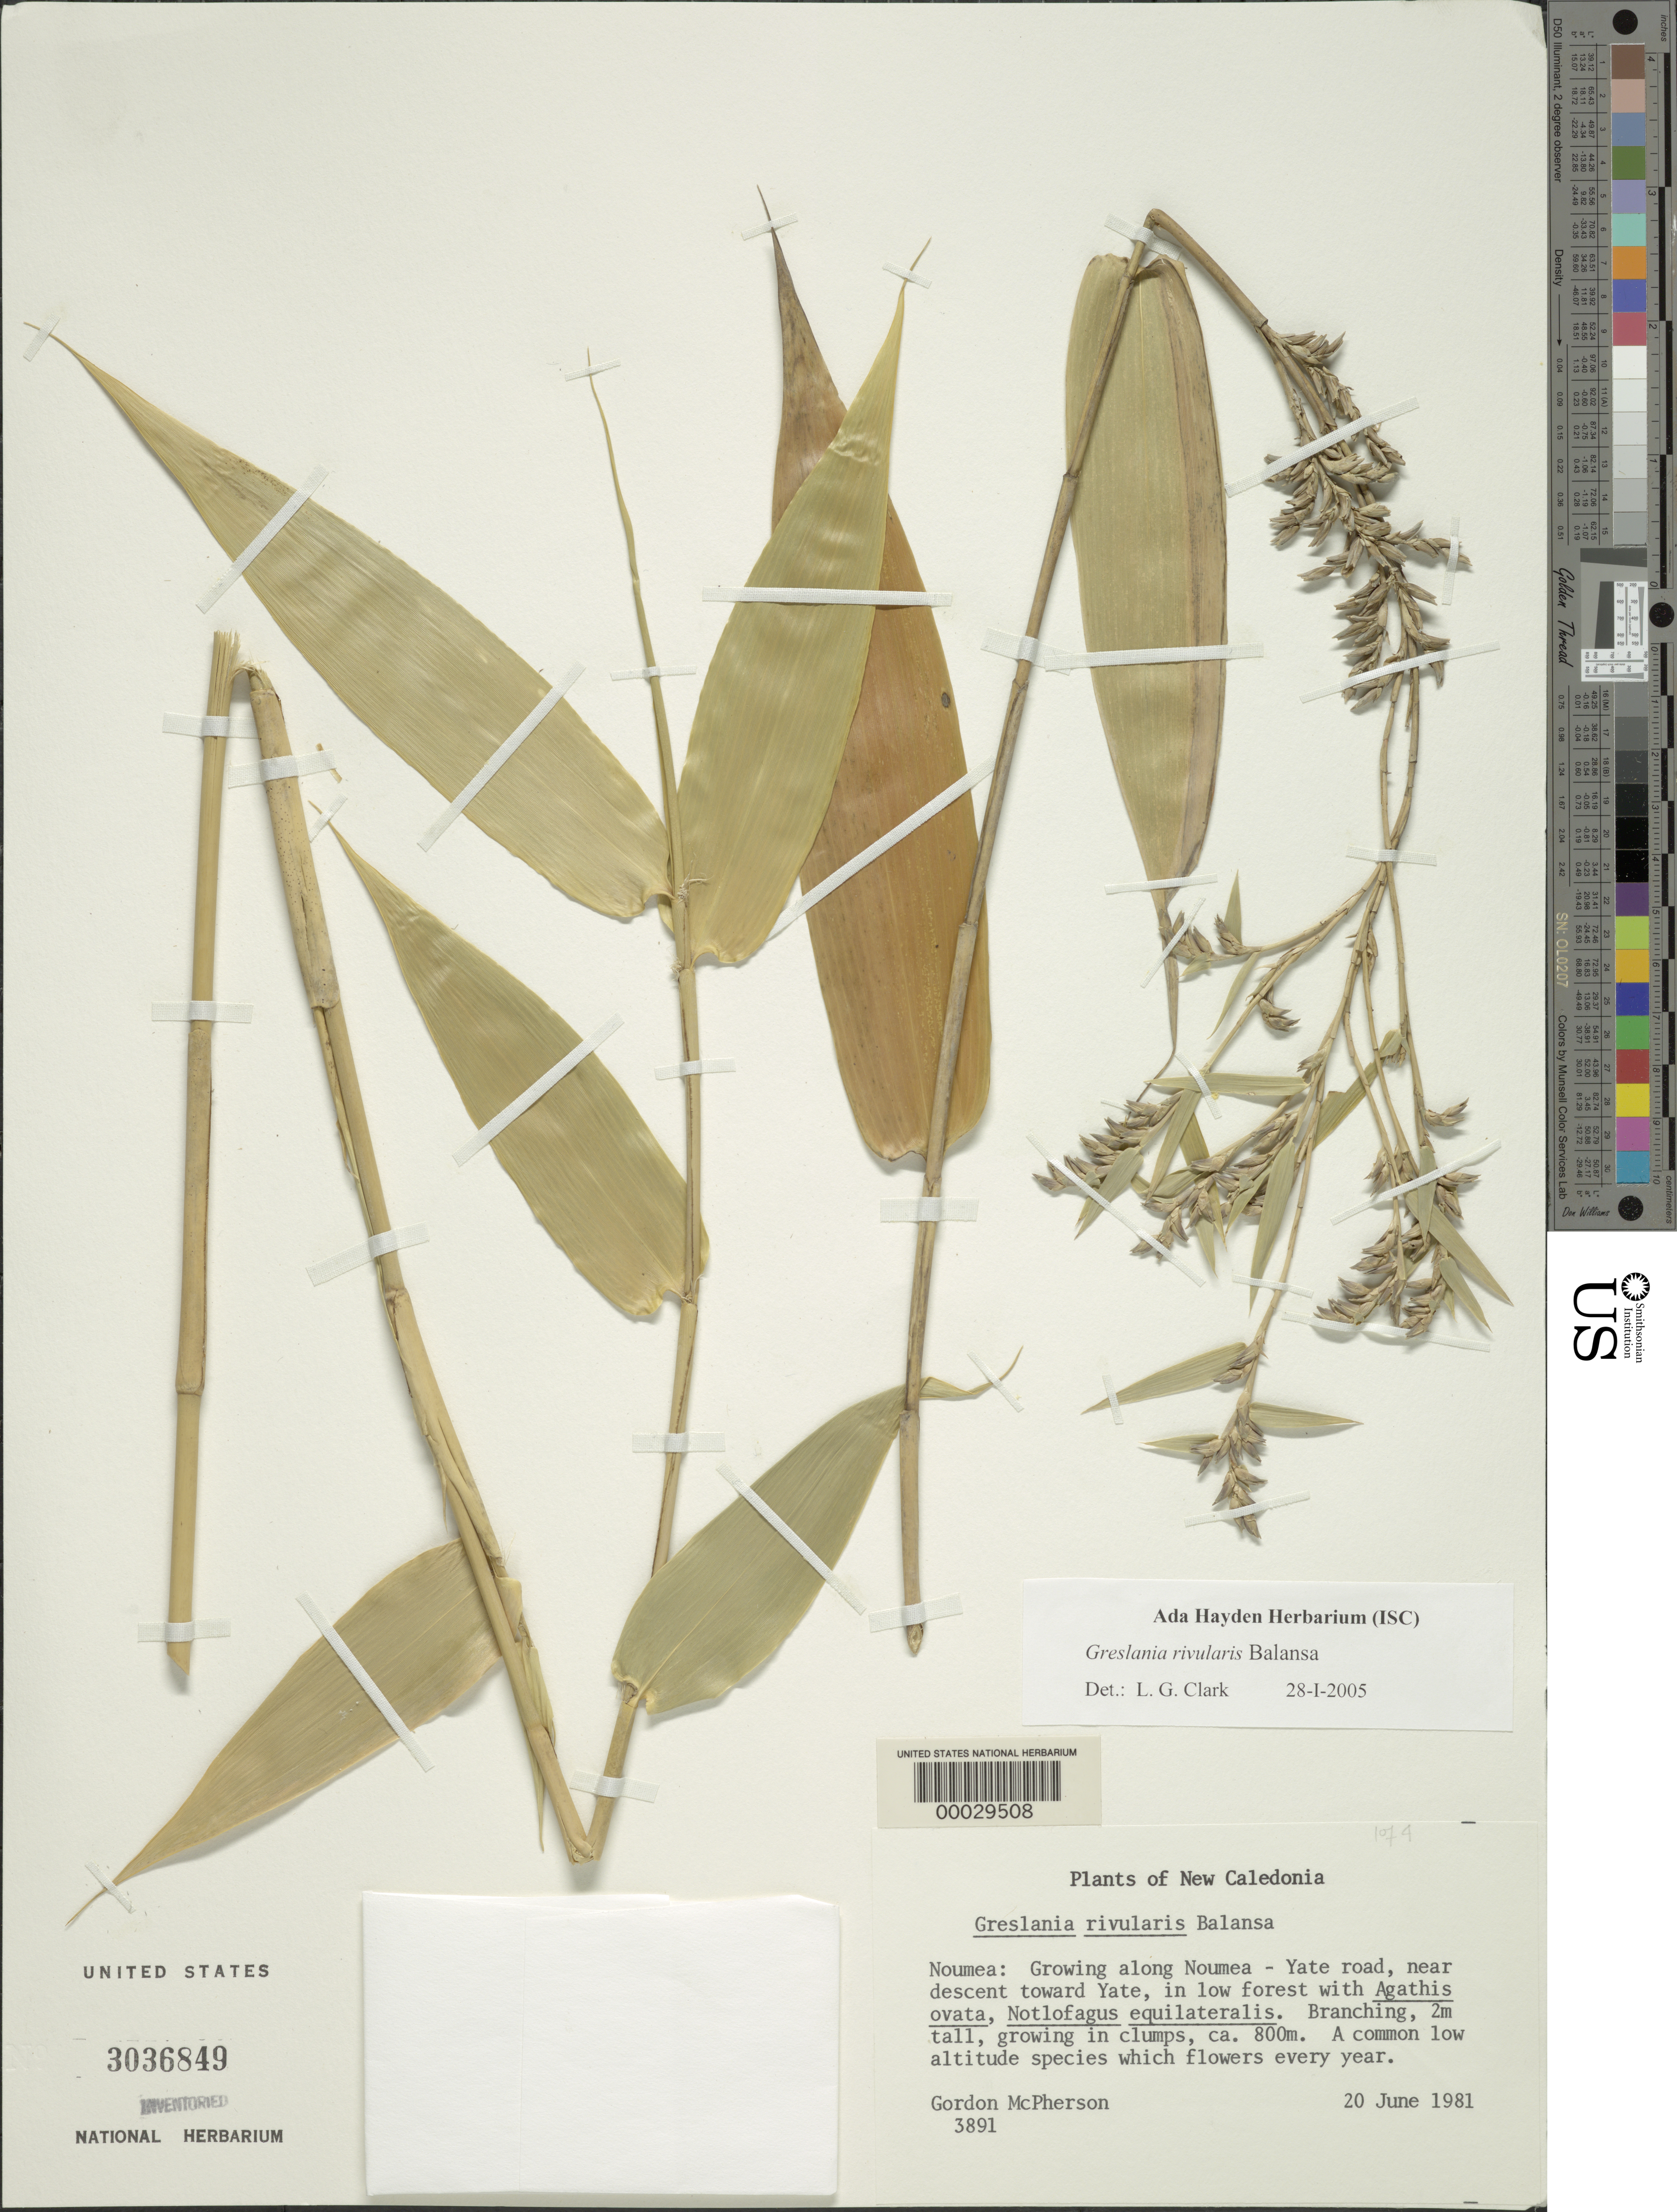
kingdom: Plantae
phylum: Tracheophyta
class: Liliopsida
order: Poales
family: Poaceae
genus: Greslania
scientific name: Greslania rivularis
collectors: G. D. McPherson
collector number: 3891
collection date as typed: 20 Jun 1981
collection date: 1981-06-20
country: New Caledonia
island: New Caledonia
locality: Noumea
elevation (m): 800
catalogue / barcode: US 3036849